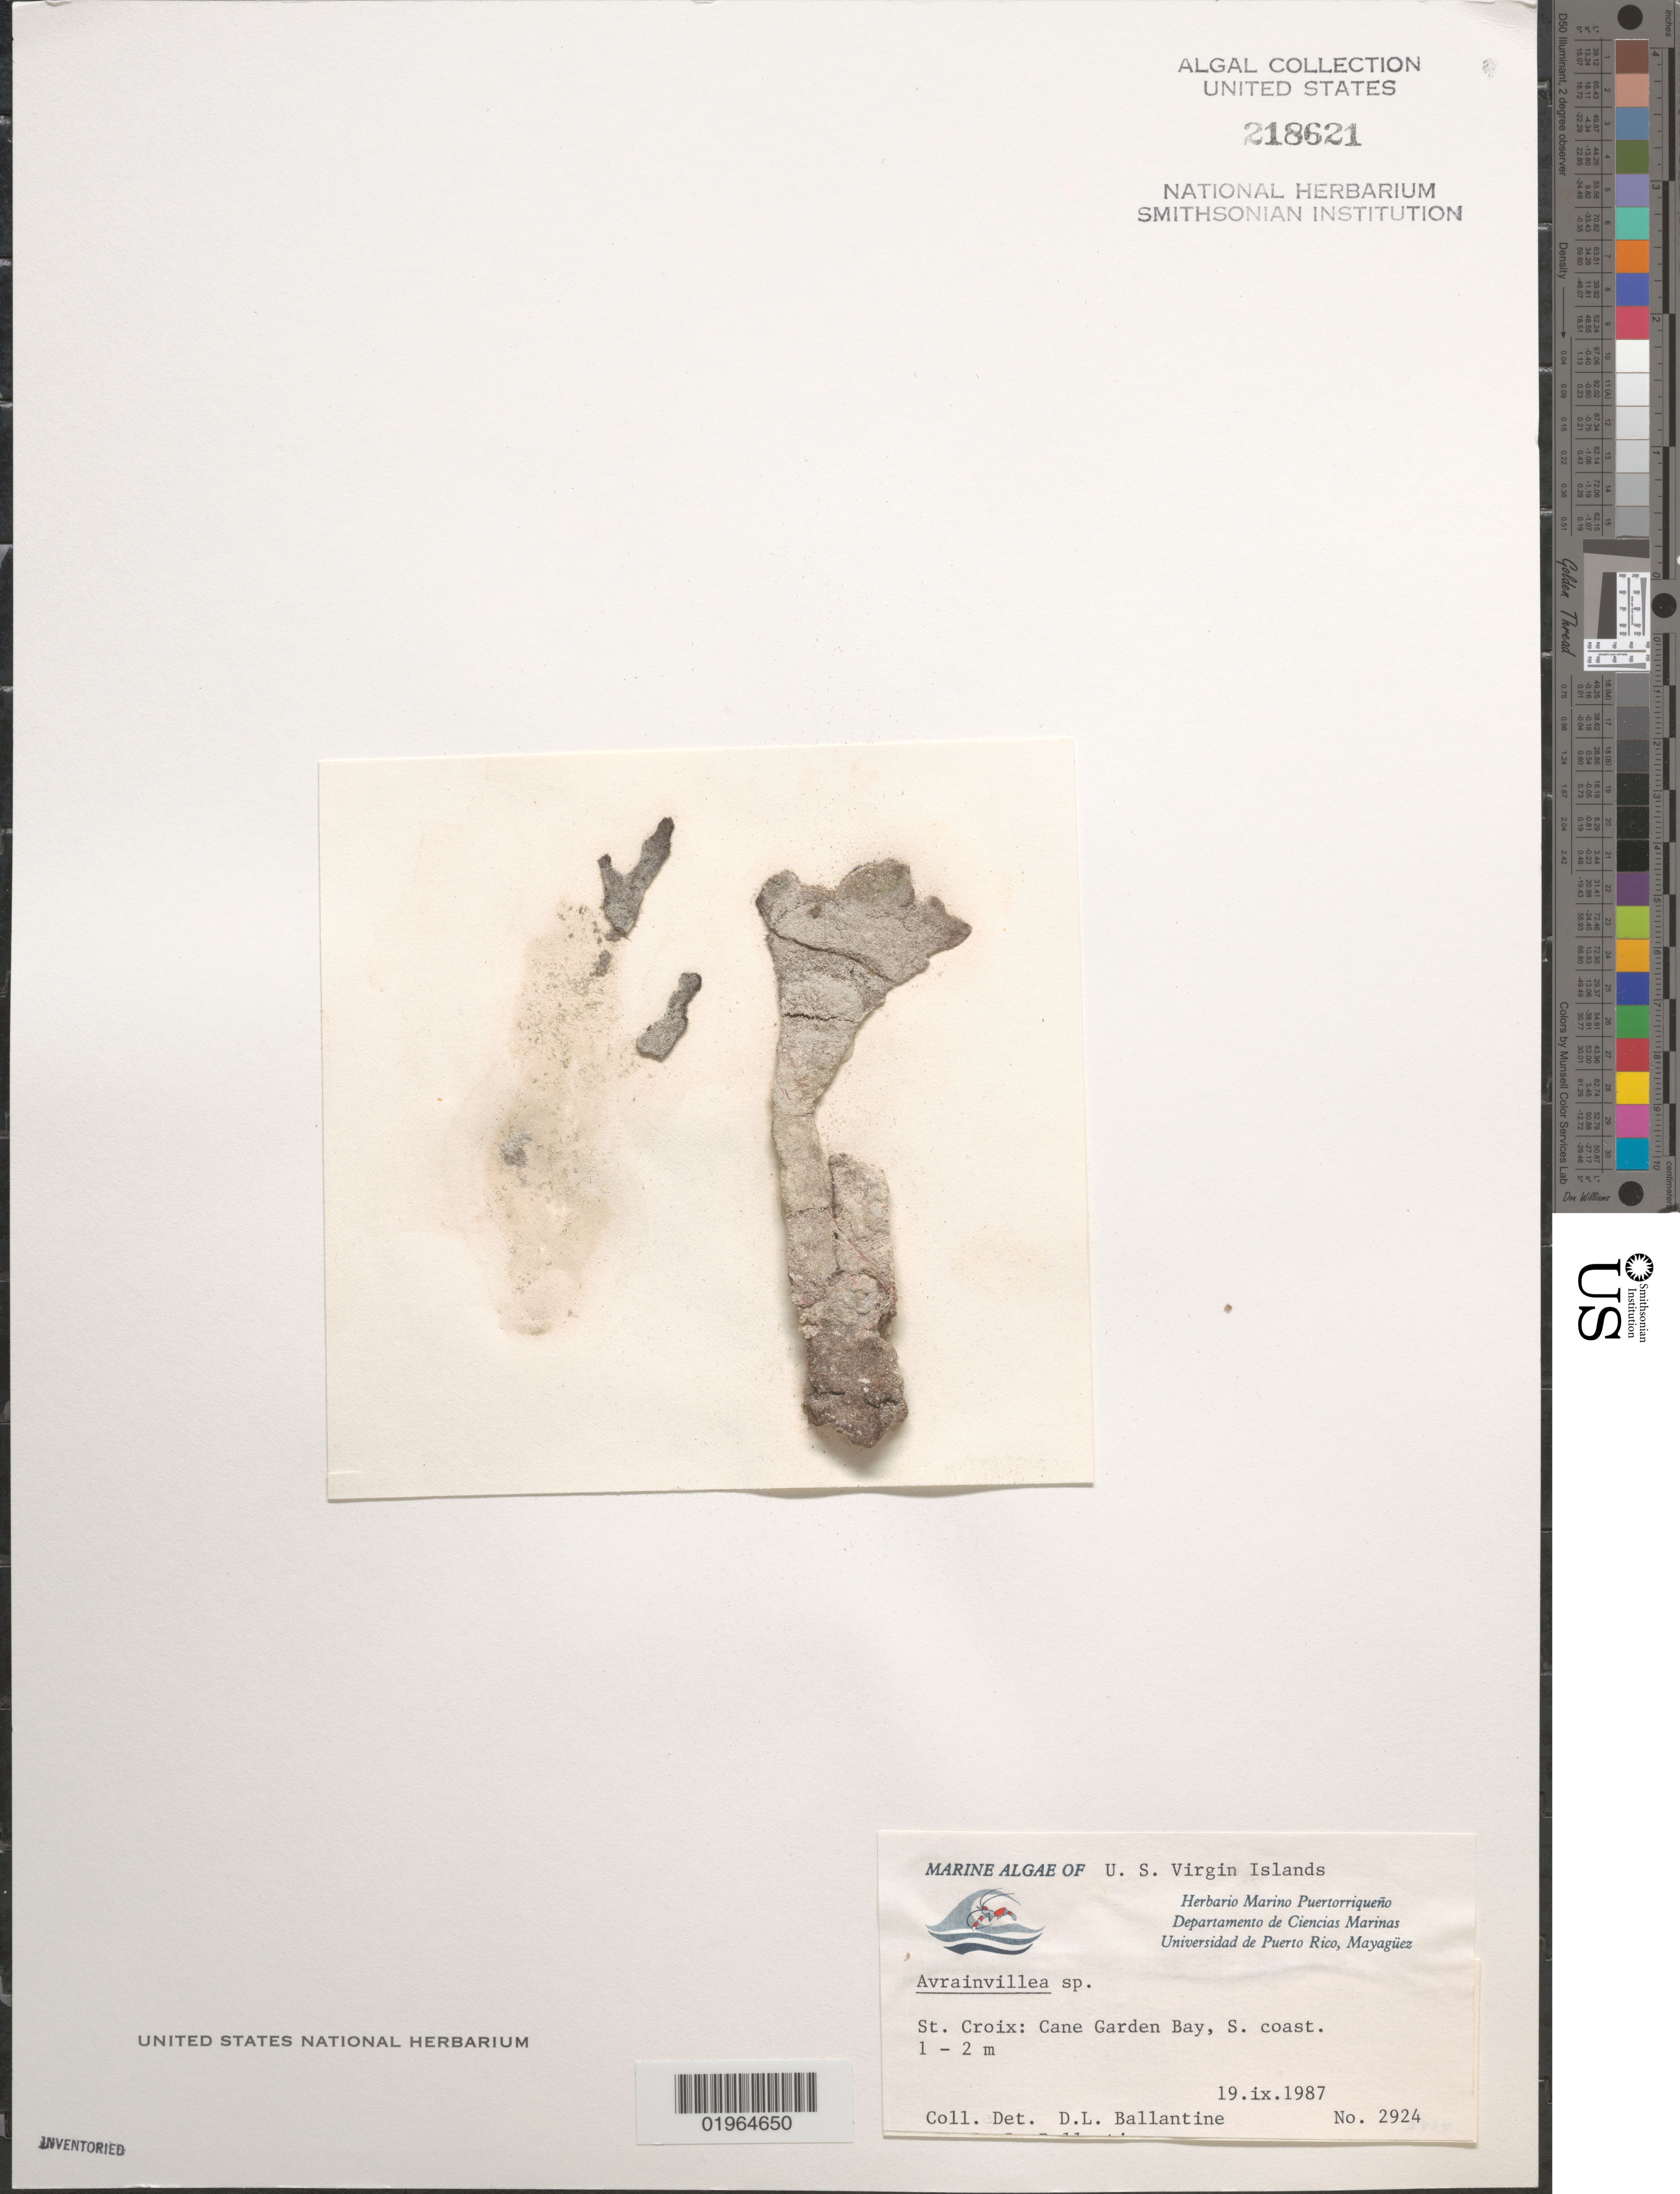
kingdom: Plantae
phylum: Chlorophyta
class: Ulvophyceae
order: Bryopsidales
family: Dichotomosiphonaceae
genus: Avrainvillea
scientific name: Avrainvillea sp.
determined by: Ballantine, D. L.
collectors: D.L. Ballantine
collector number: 2924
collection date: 1987-09-19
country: U.S. Virgin Islands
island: St. Croix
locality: S. coast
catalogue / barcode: US 218621